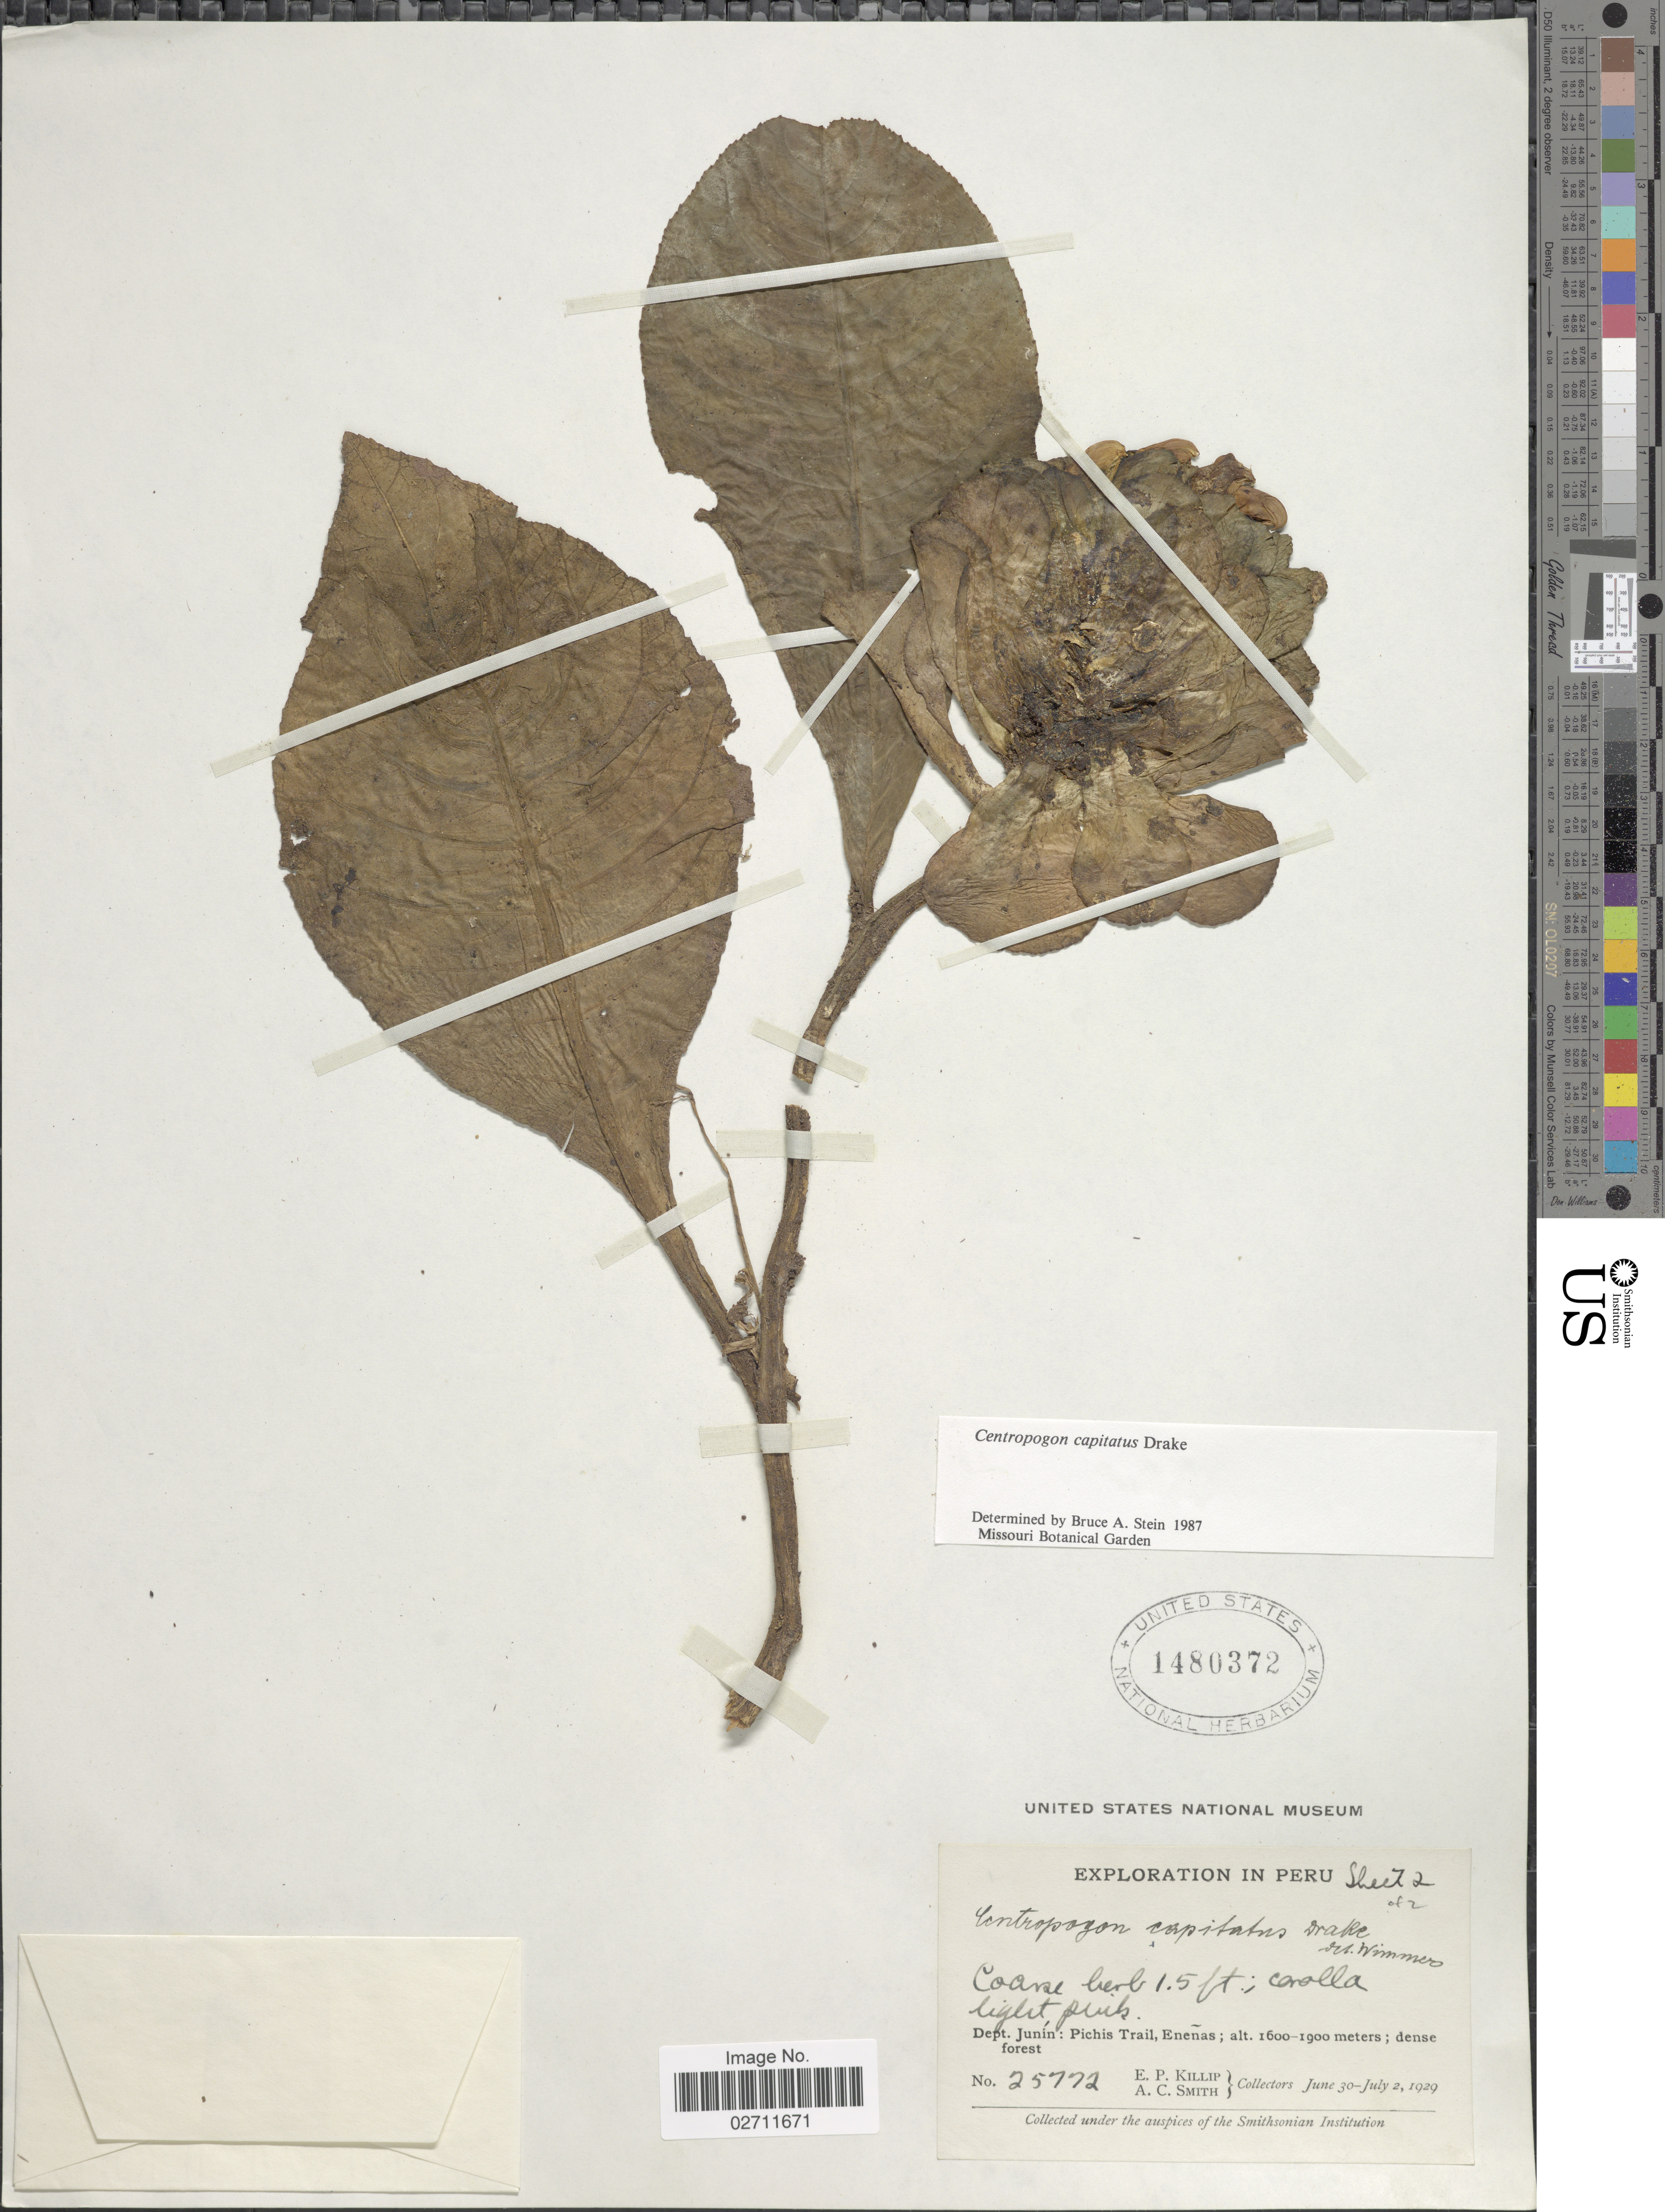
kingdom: Plantae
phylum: Tracheophyta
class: Magnoliopsida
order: Asterales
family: Campanulaceae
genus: Centropogon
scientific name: Centropogon capitatus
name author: Drake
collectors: E. P. Killip & A. C. Smith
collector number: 25772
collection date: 1929-06-30/1929-07-02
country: Peru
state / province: Junín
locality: Pichis Trail, Enenas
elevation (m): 1600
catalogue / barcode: US 1480372